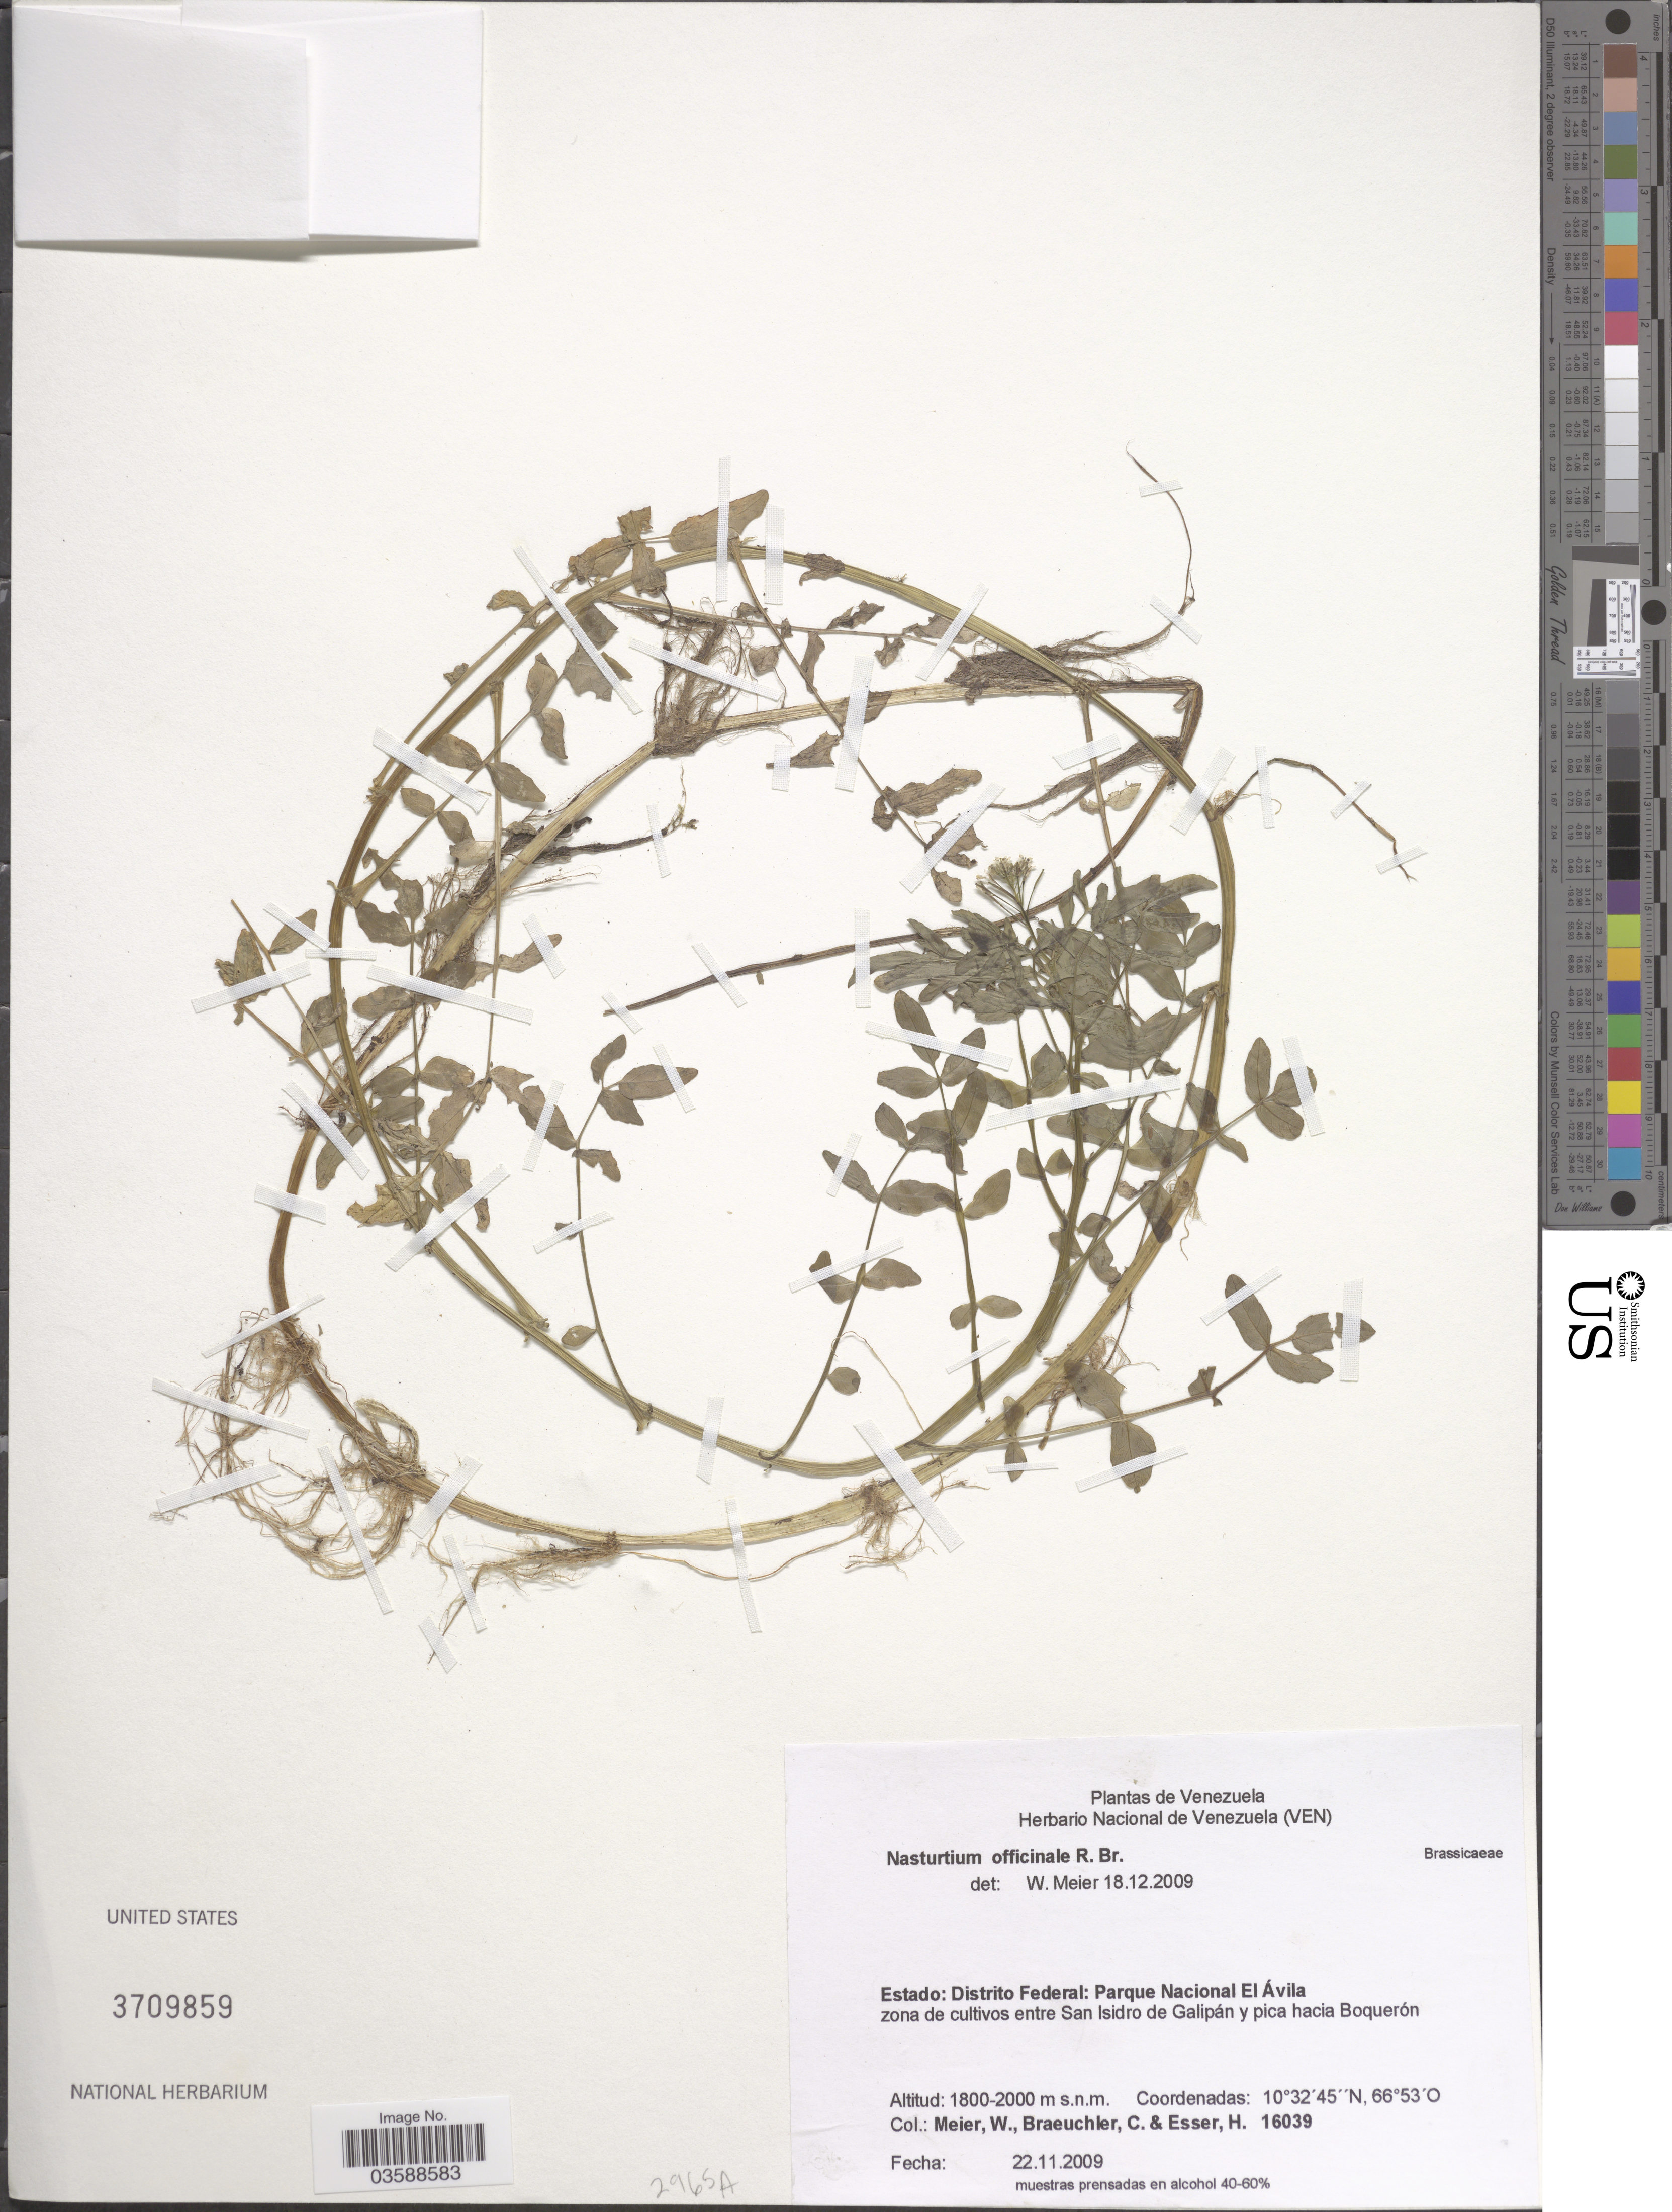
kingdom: Plantae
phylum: Tracheophyta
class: Magnoliopsida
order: Brassicales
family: Brassicaceae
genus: Nasturtium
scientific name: Nasturtium officinale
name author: R. Br.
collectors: W. Meier, C. Braeuchler & H. Esser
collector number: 16039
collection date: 2009-11-22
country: Venezuela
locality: Distrito Federal: Parque Nacional El Ávila zona de cultivos entre San Isidro de Galipán y pica hacia Boquerón.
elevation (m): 1800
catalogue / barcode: US 3709859